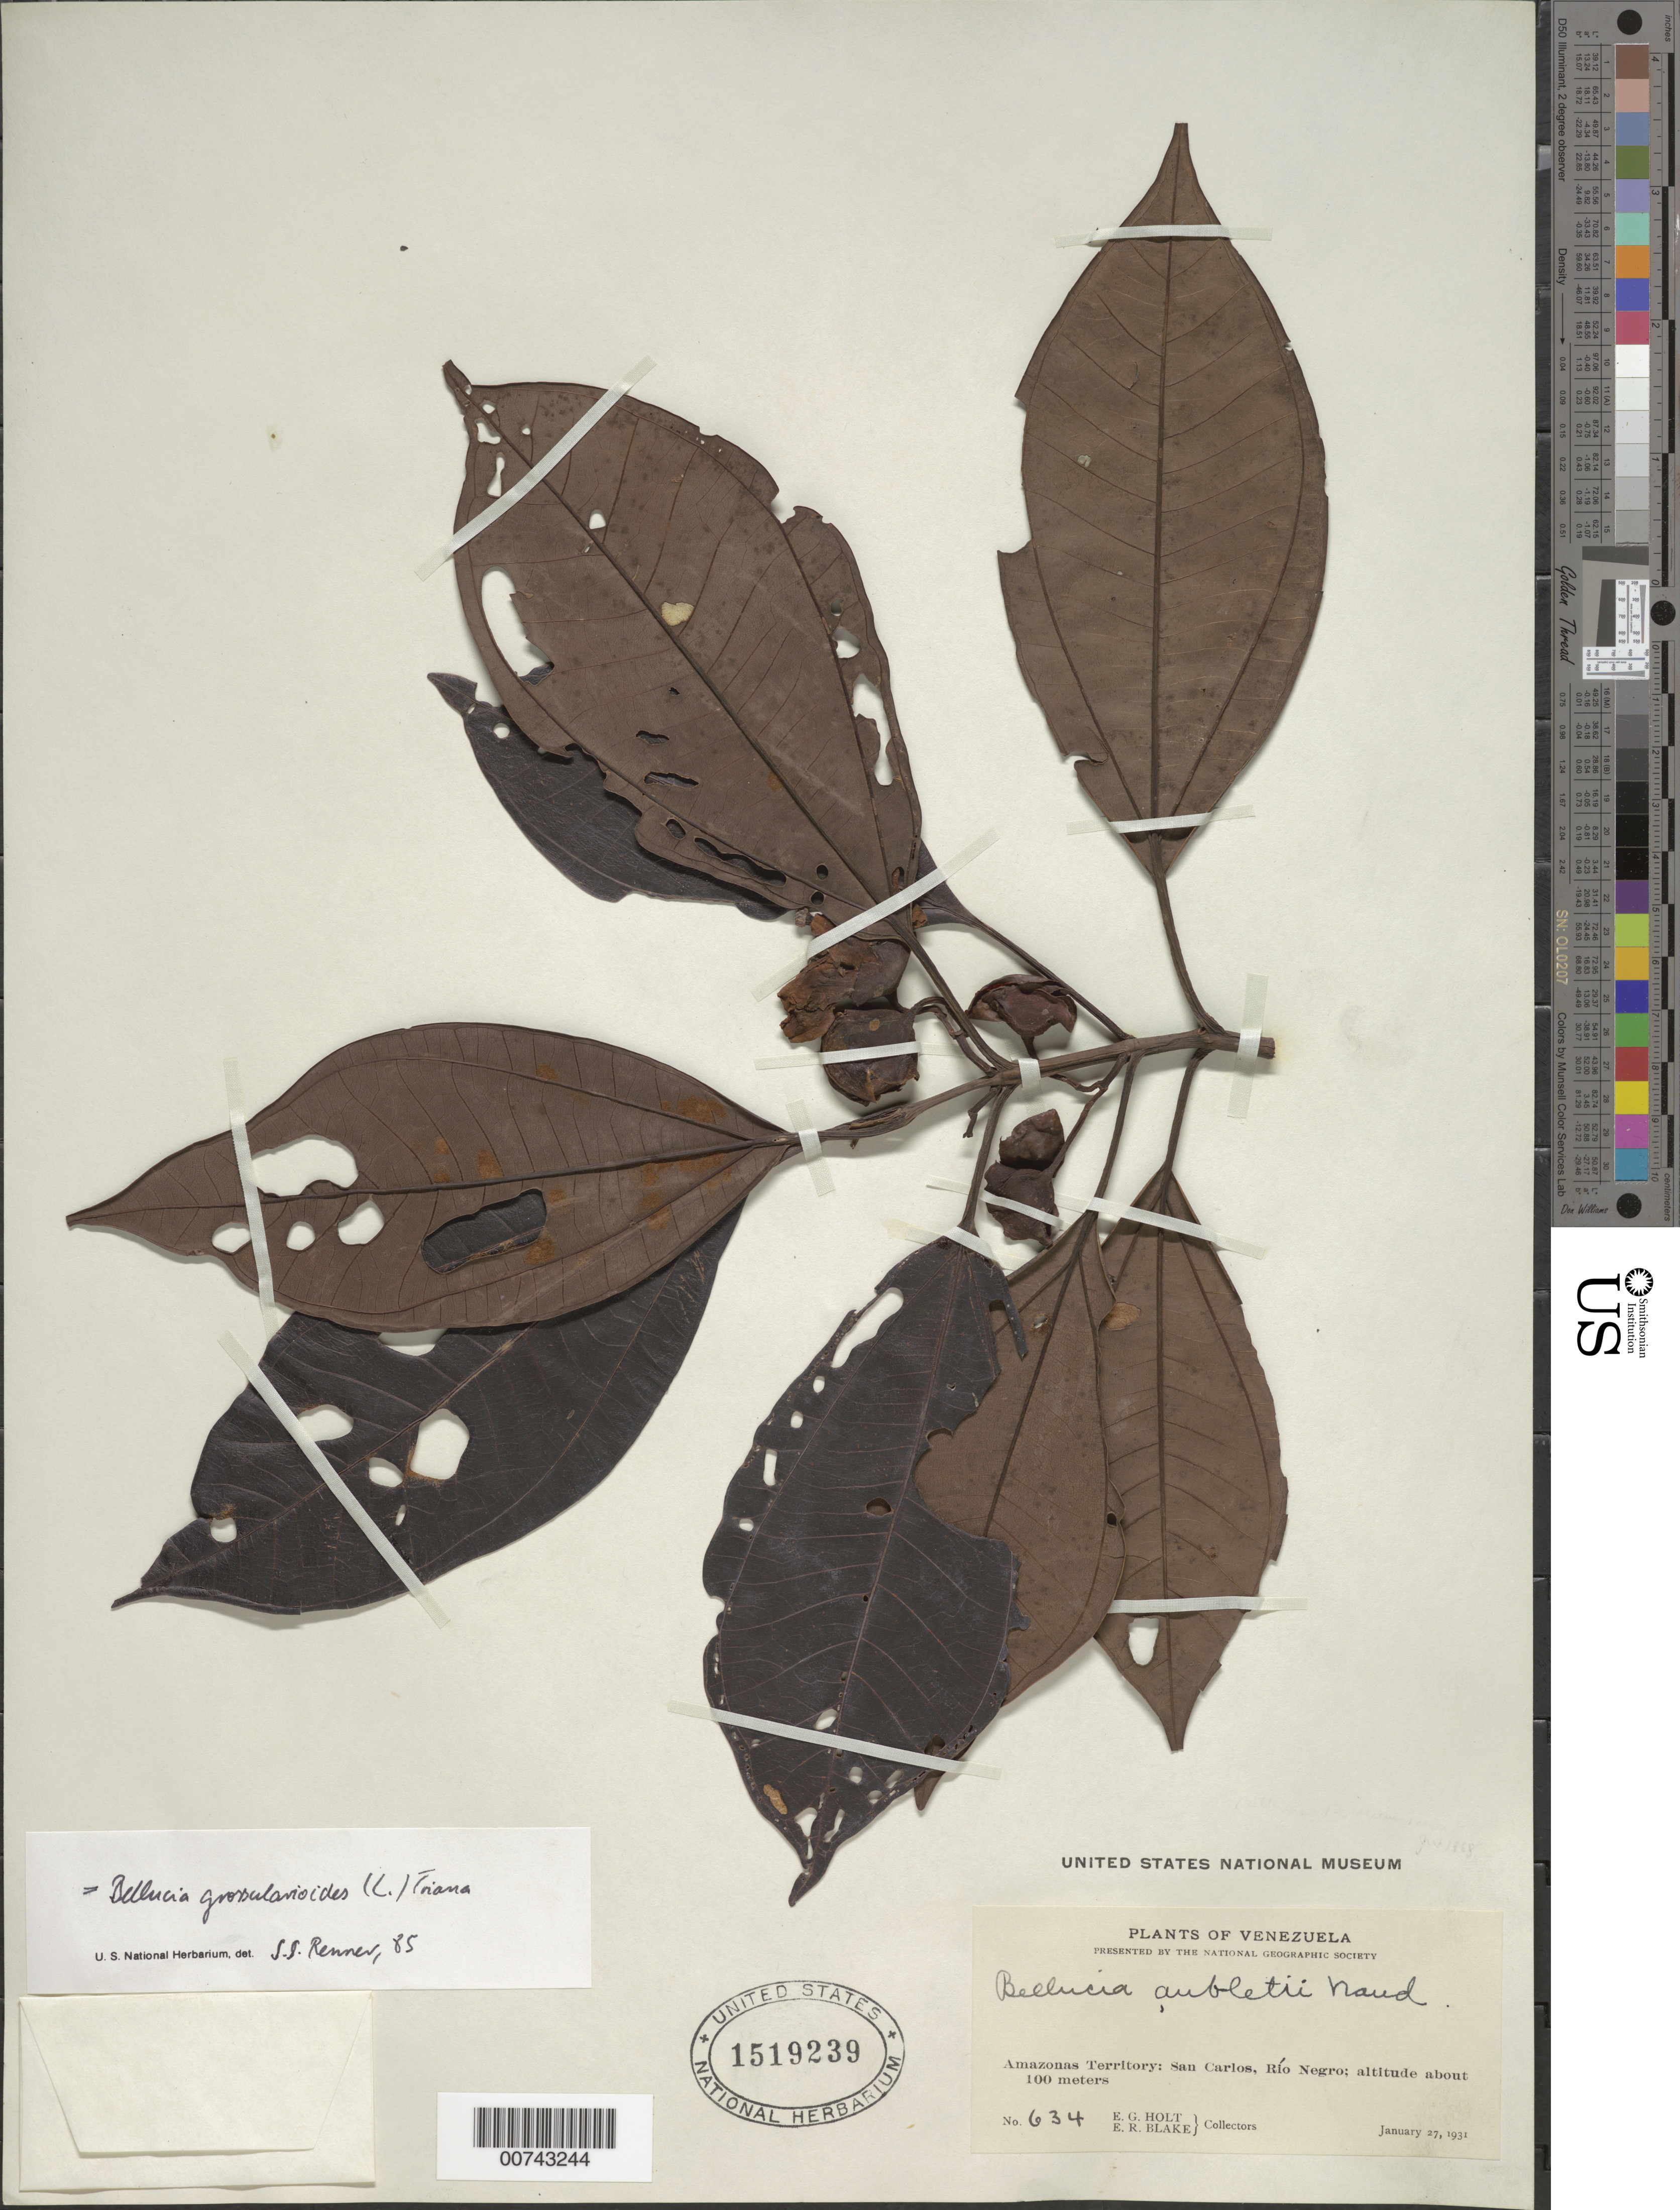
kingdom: Plantae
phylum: Tracheophyta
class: Magnoliopsida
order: Myrtales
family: Melastomataceae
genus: Bellucia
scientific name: Bellucia grossularioides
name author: (L.) Triana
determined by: Renner, J. S.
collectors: E. Holt & E. R. Blake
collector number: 634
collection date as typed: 27-Jan-31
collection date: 1931-01-27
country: Venezuela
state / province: Amazonas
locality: San Carlos, Río Negro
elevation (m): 100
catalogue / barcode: US 1519239